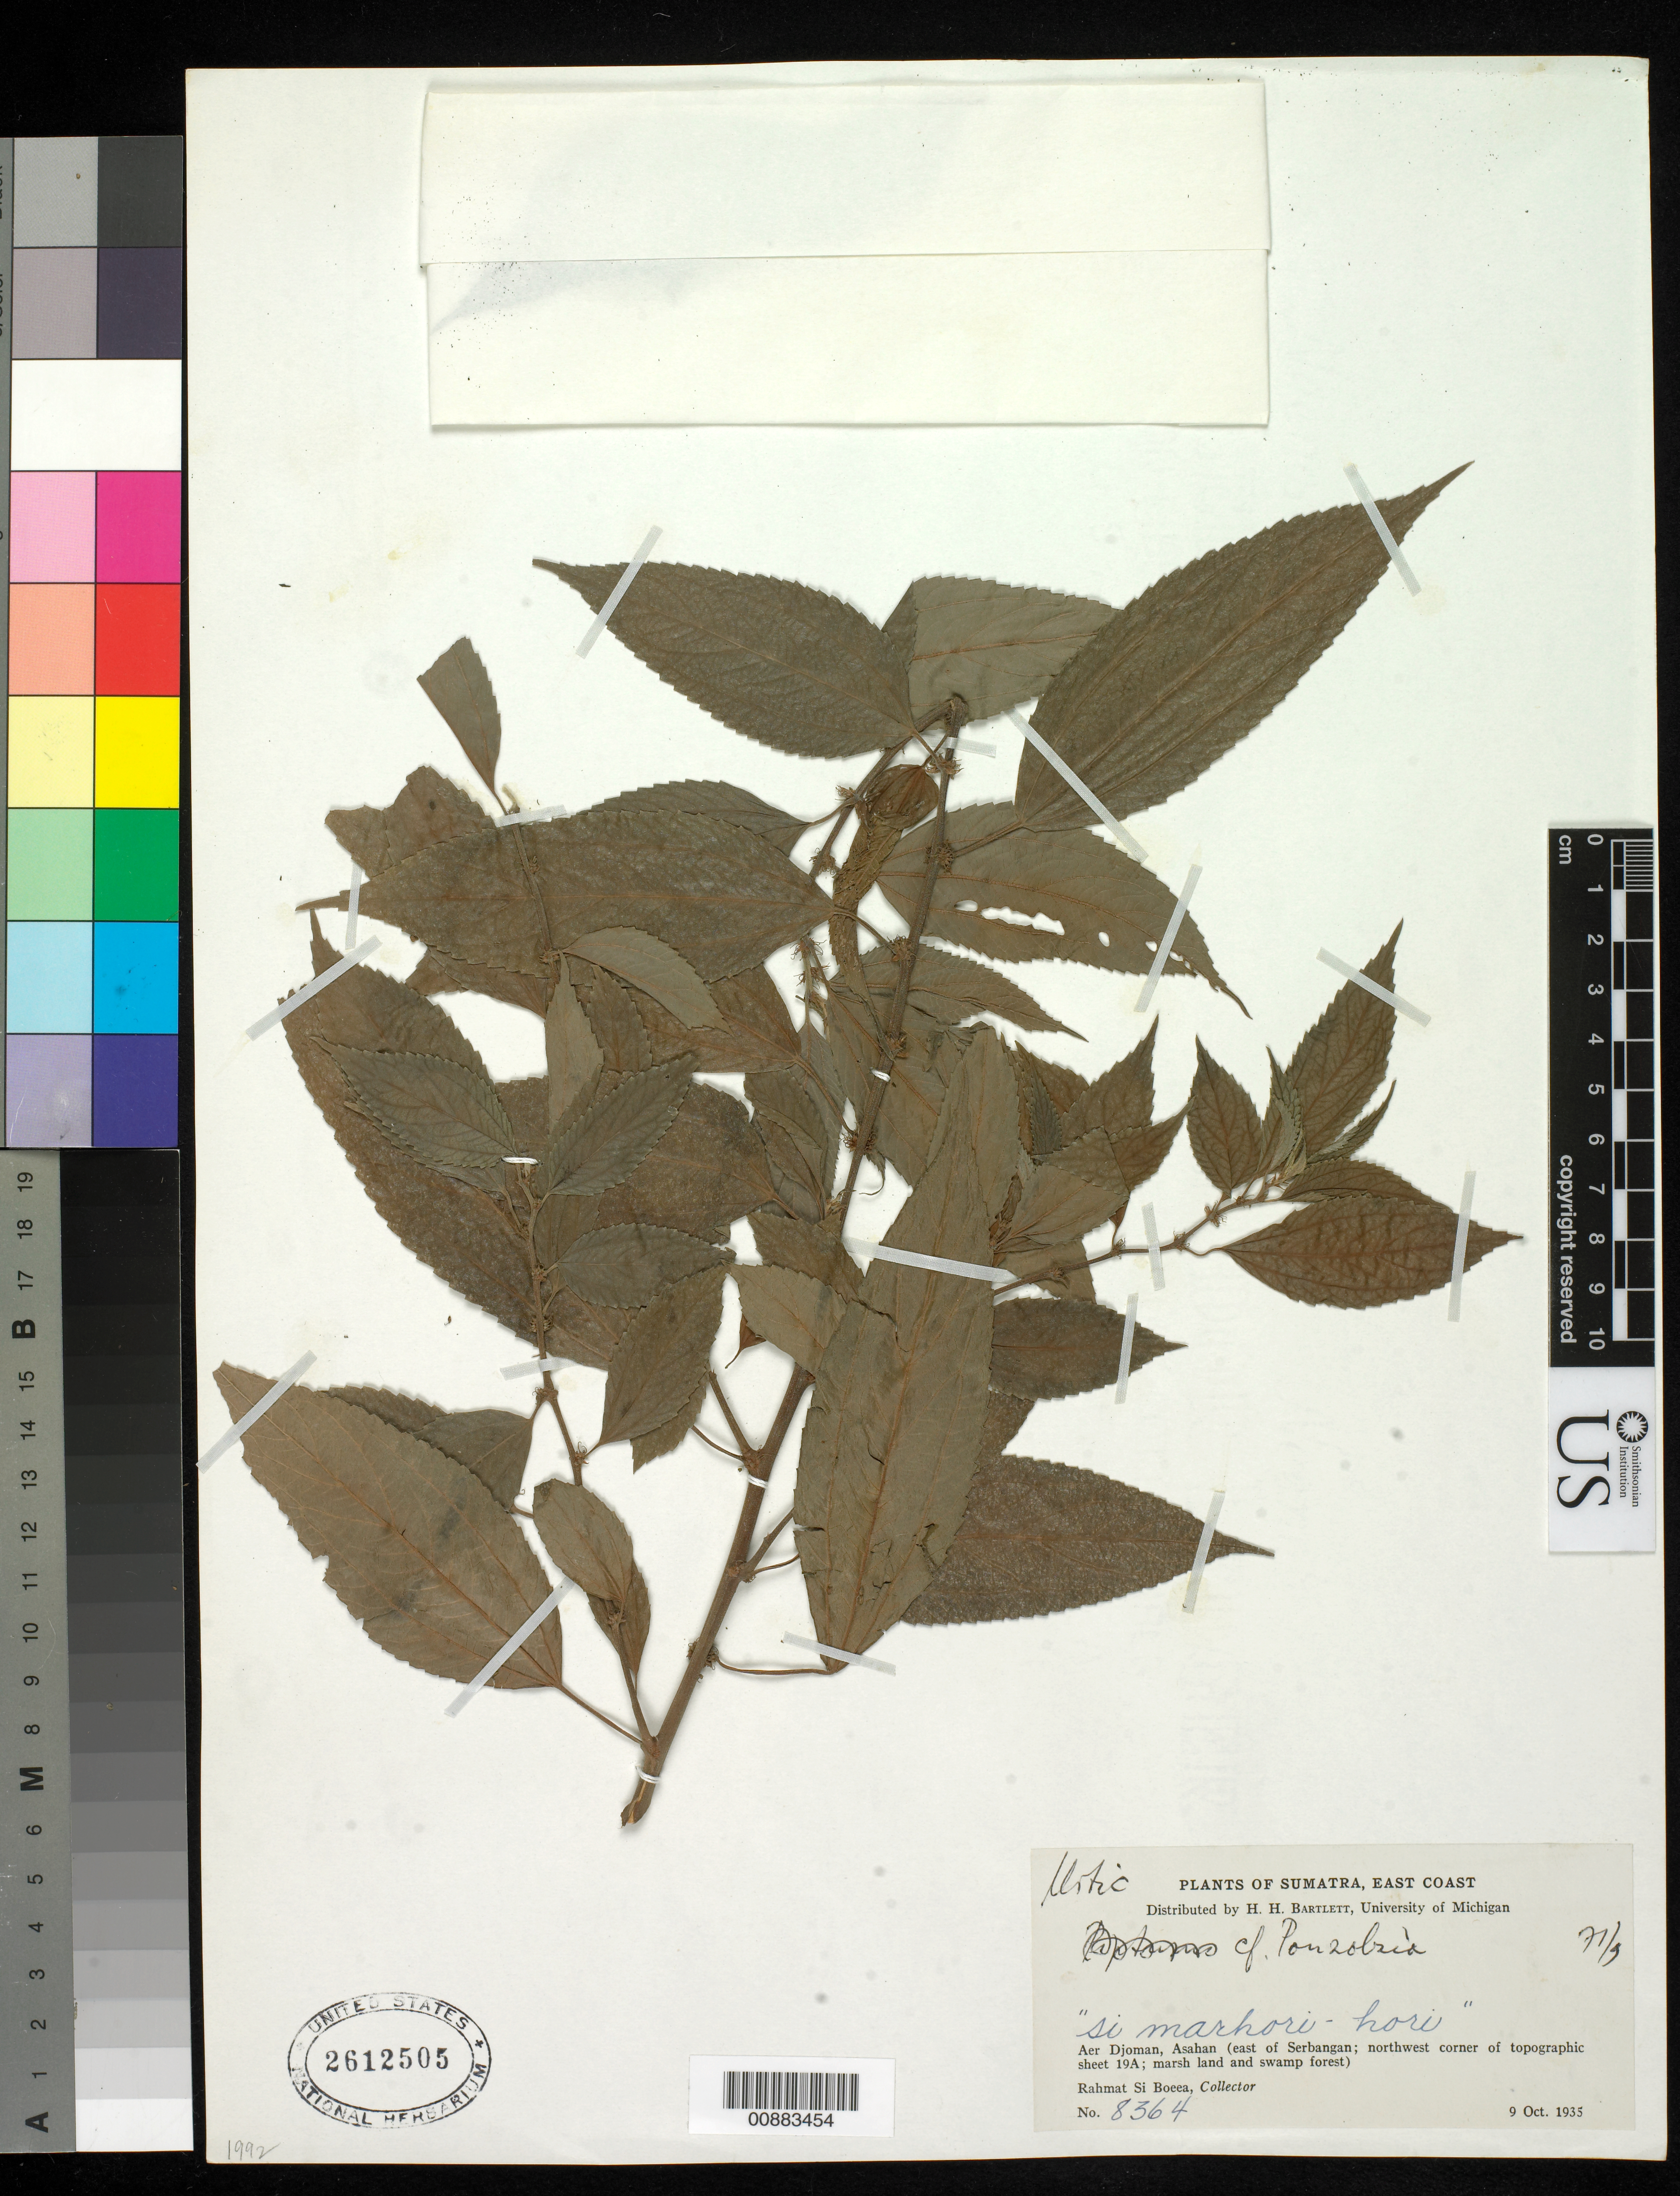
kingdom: Plantae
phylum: Tracheophyta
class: Magnoliopsida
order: Rosales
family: Urticaceae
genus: Pouzolzia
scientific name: Pouzolzia sp.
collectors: Rahmat Si Boeea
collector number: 8364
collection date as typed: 09 Oct 1935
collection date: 1935-10-09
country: Indonesia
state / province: Sumatra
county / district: Aceh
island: Sumatra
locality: Aer Djoman, Asahan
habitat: marshland and swamp forest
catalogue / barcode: US 2612505